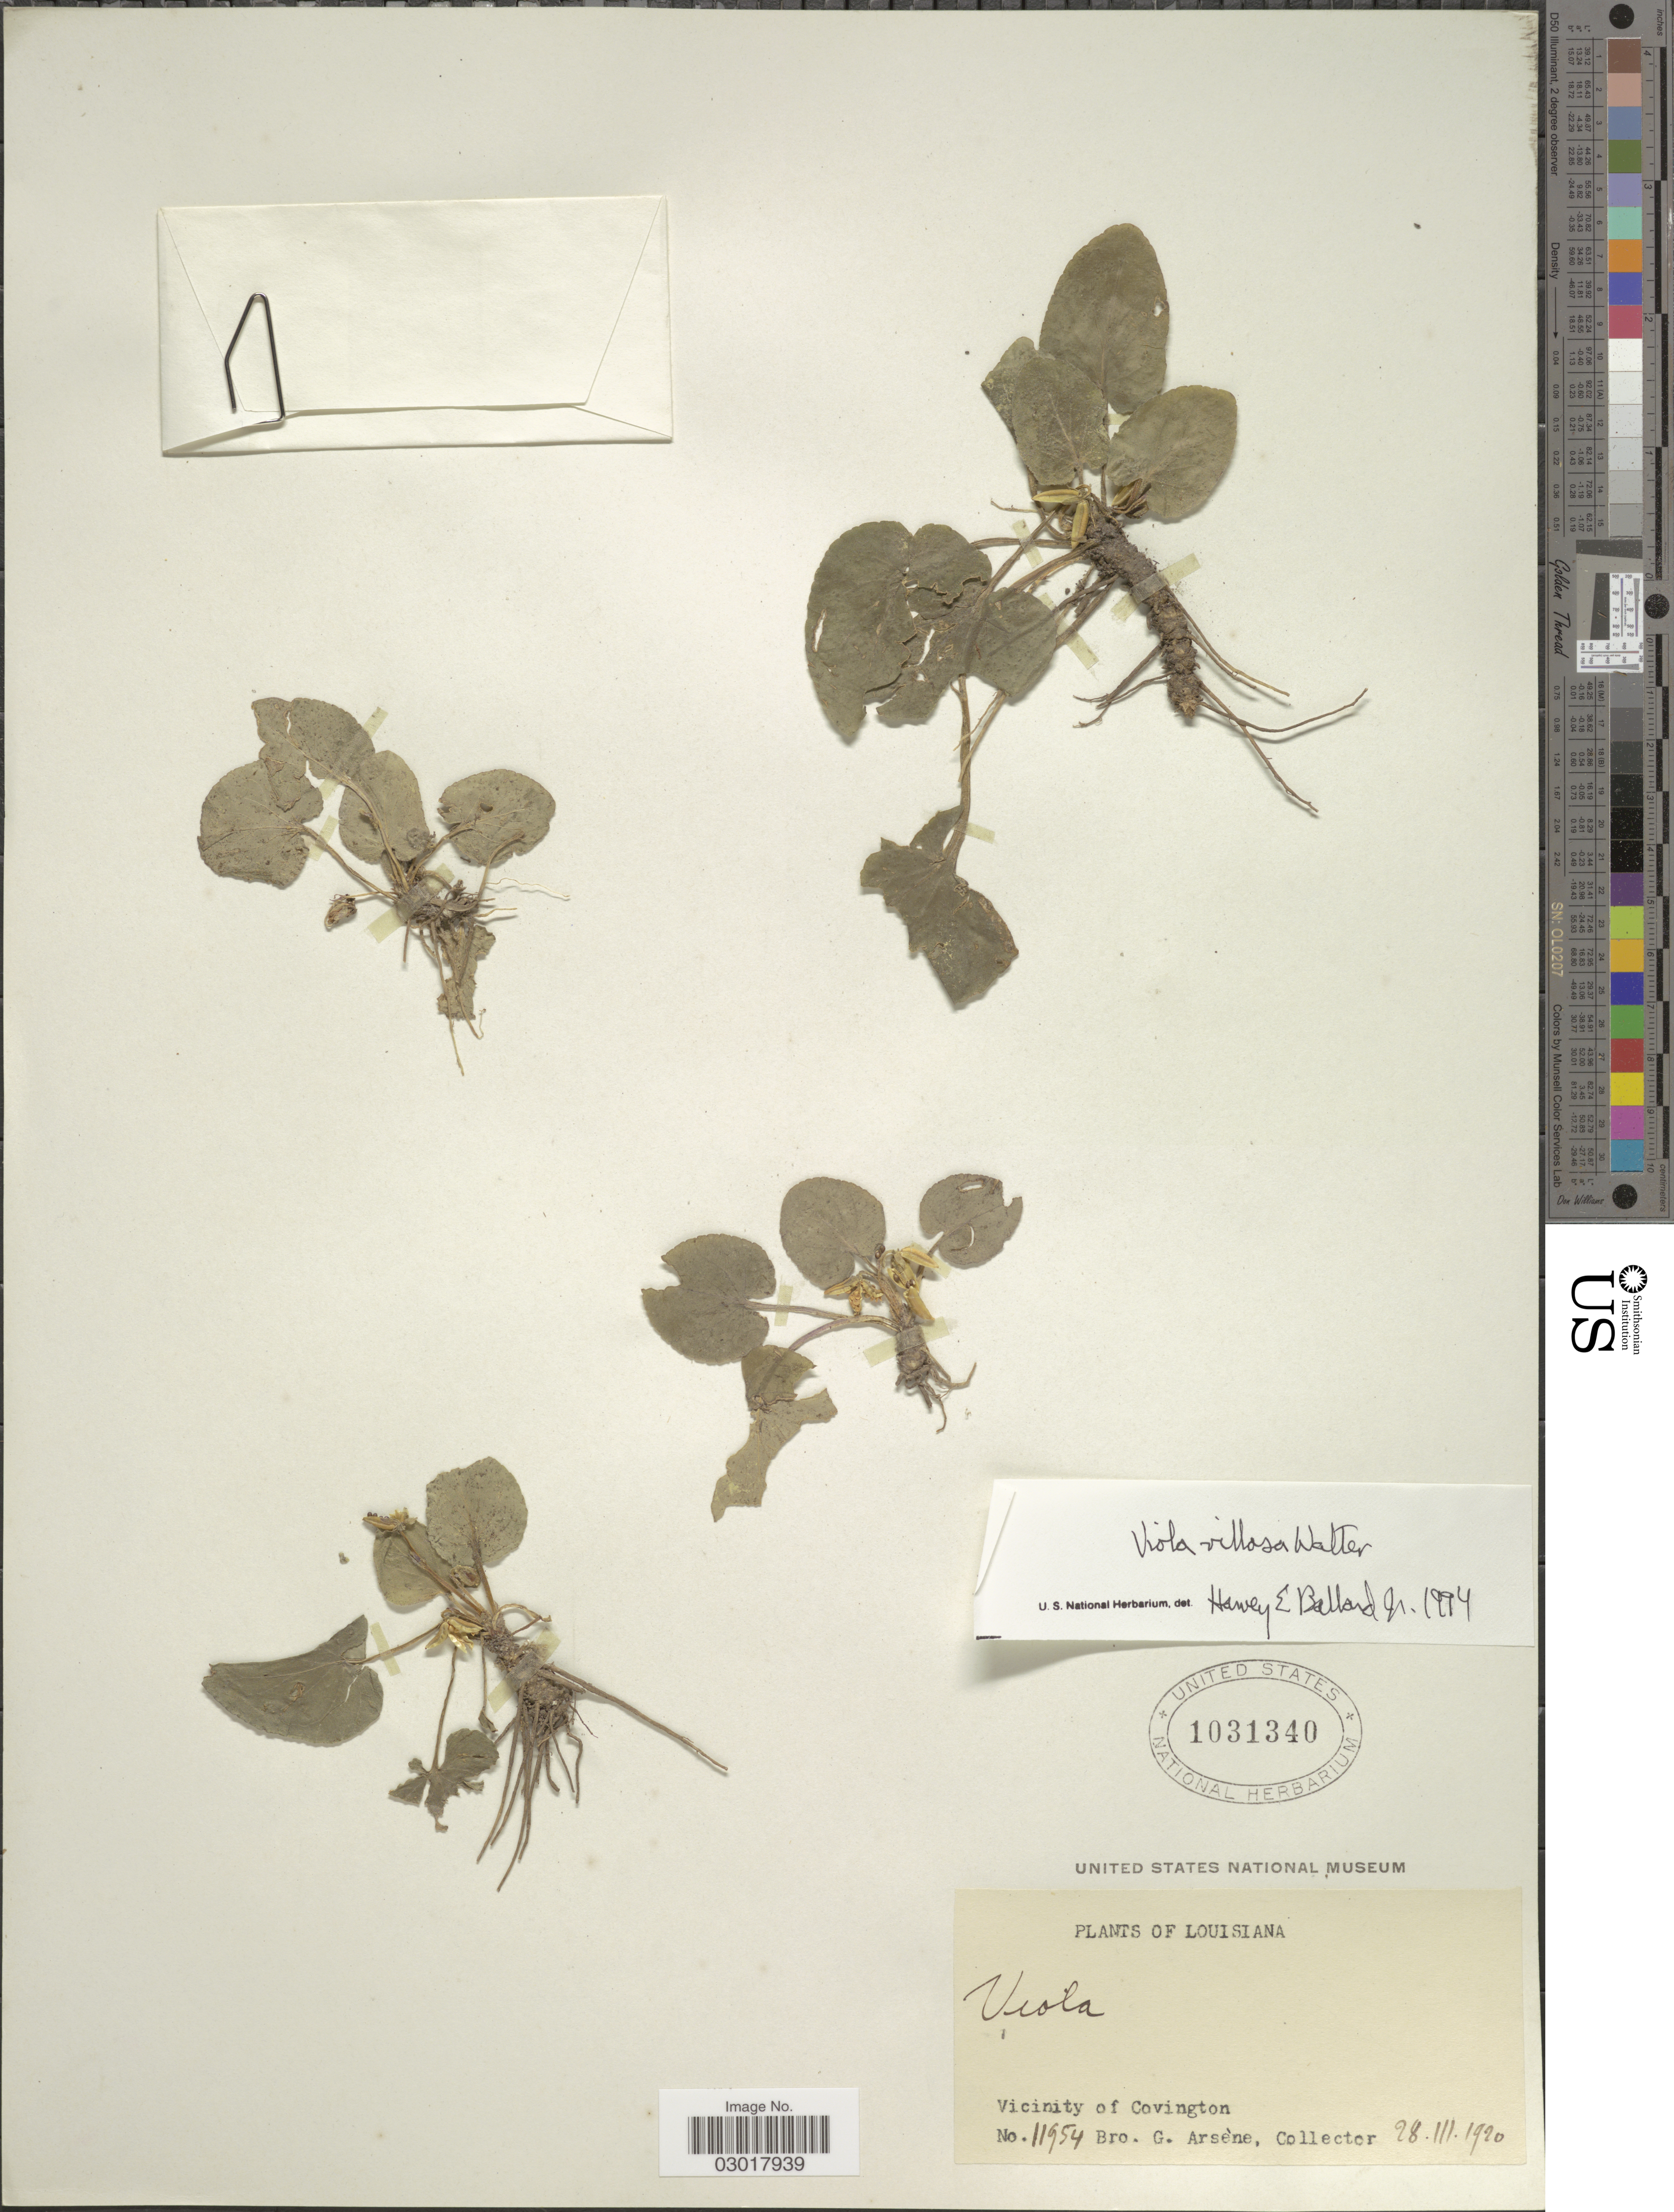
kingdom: Plantae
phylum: Tracheophyta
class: Magnoliopsida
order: Malpighiales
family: Violaceae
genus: Viola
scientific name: Viola villosa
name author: Walter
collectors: Bro. G. Arsène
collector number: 11954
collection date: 1920-03-28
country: United States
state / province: Louisiana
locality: Vicinity of Covington.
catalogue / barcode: US 1031340